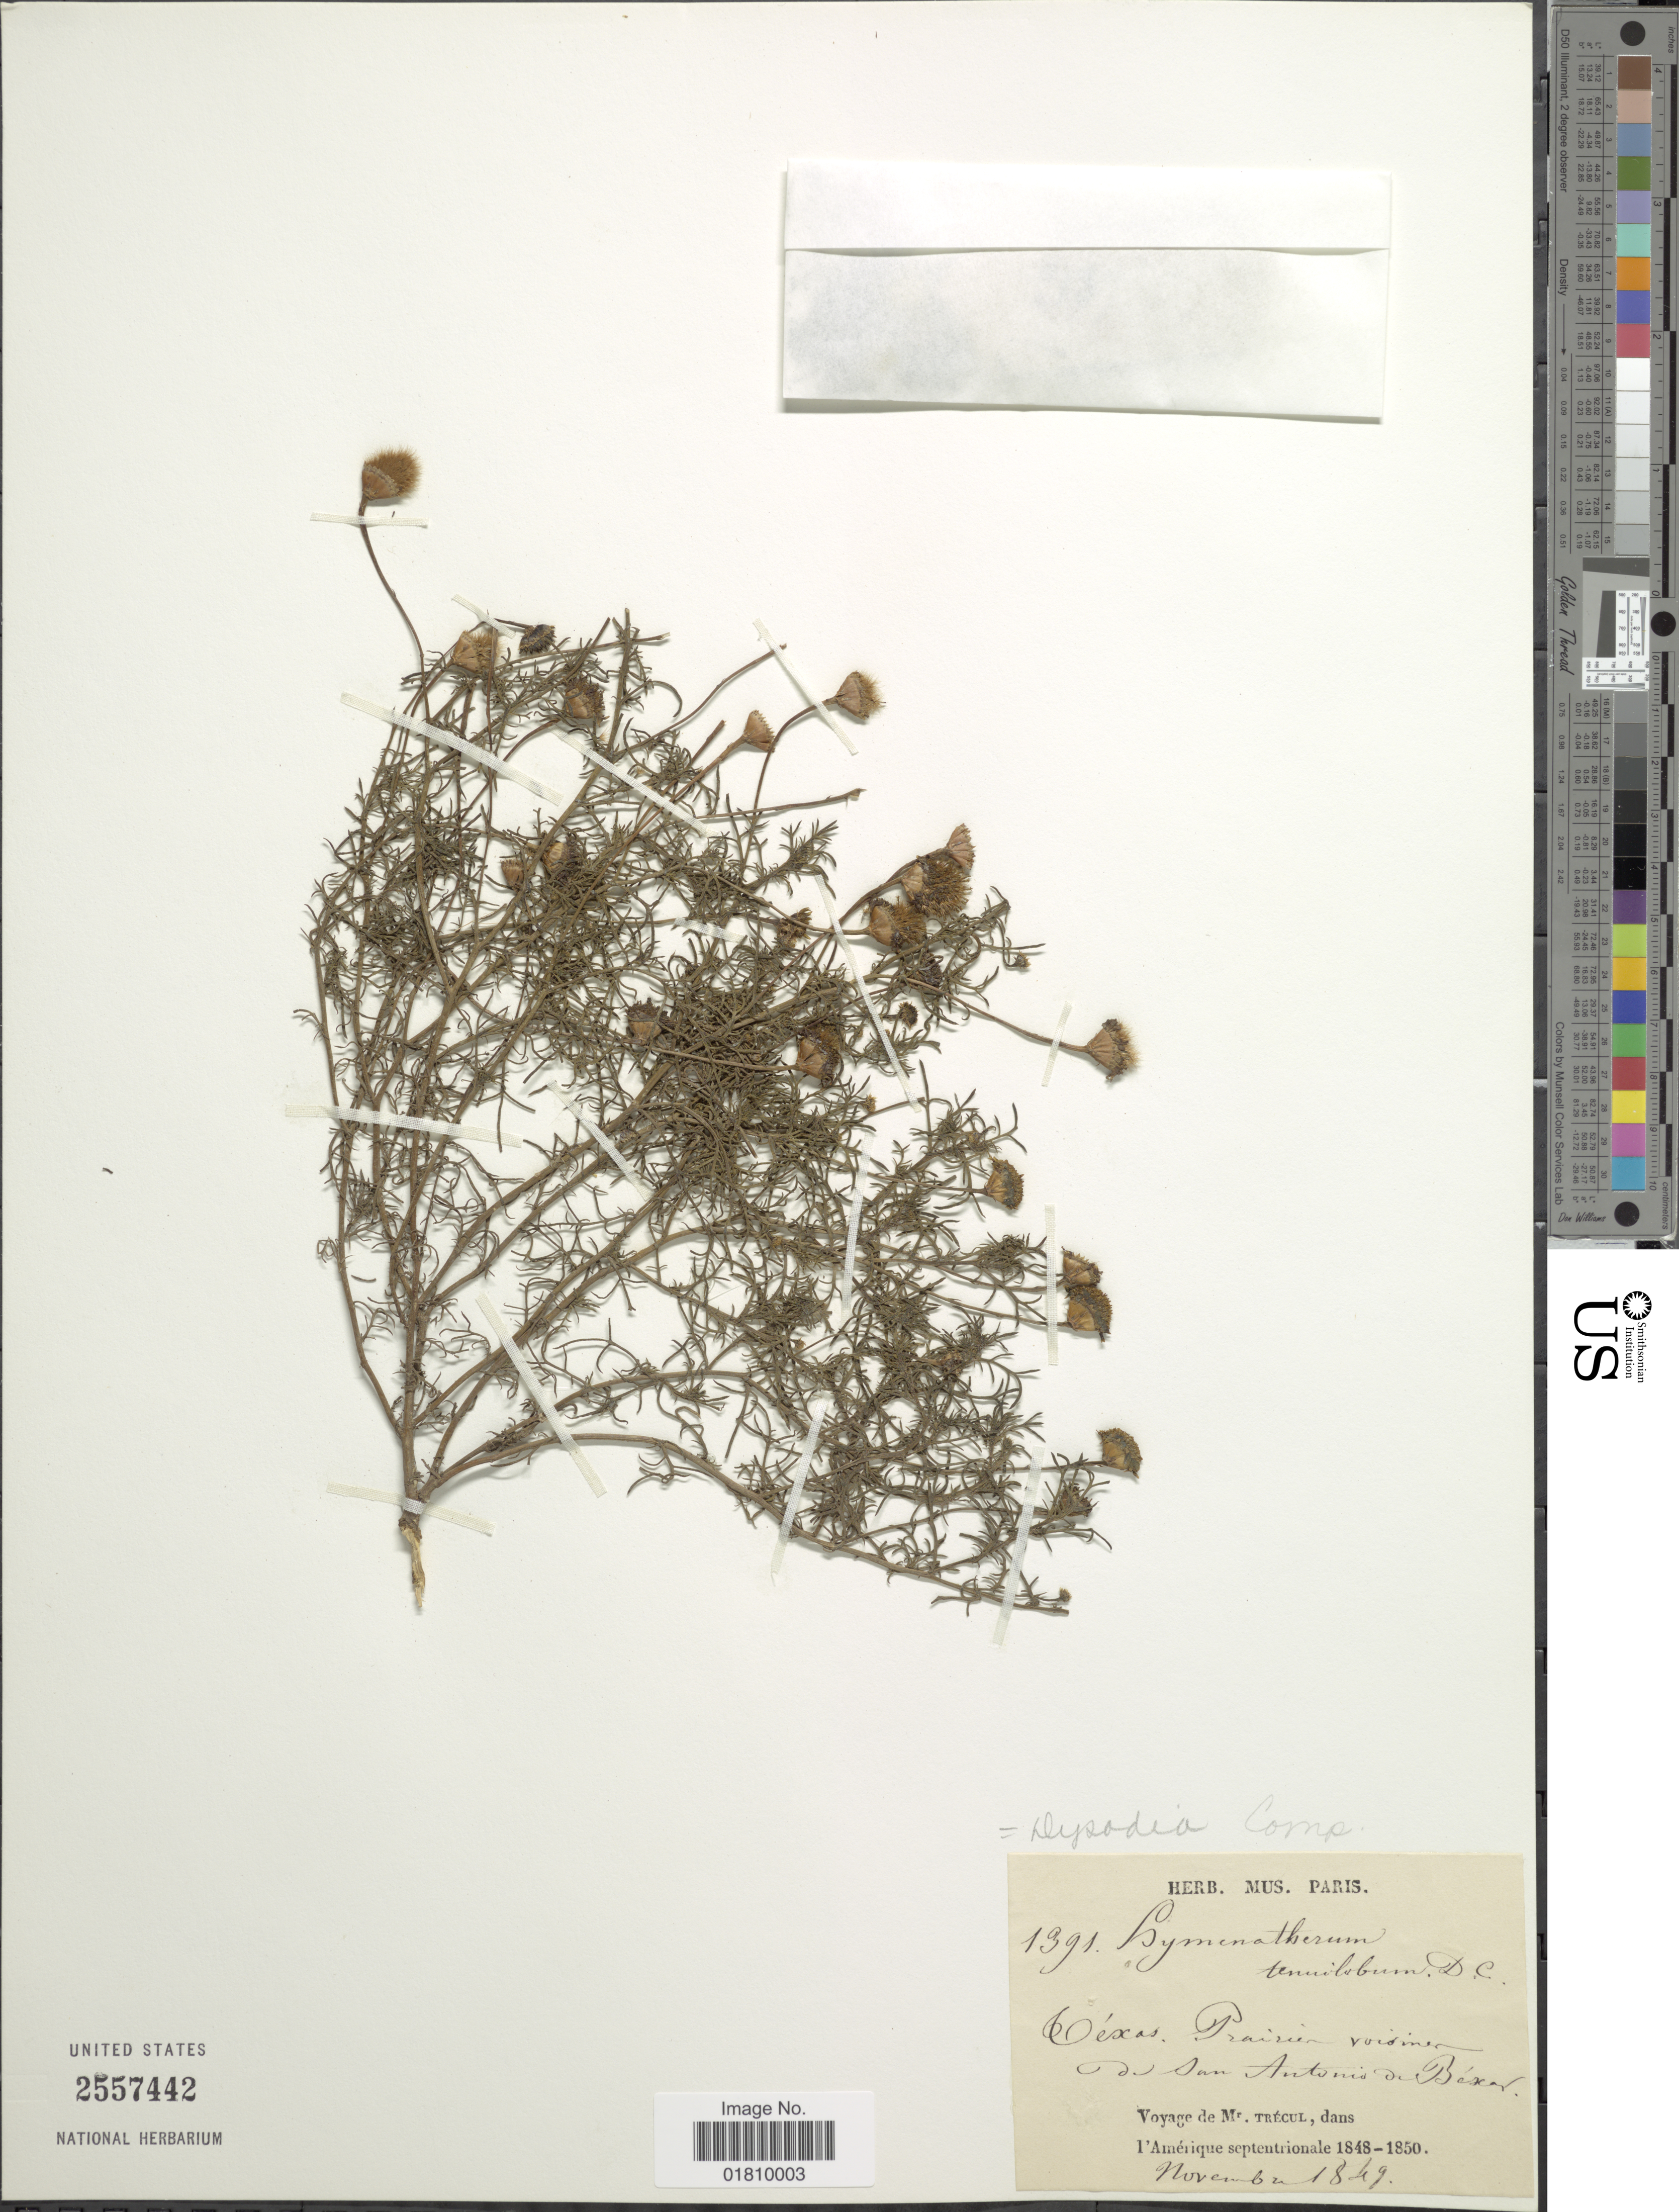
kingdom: Plantae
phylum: Tracheophyta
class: Magnoliopsida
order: Asterales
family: Asteraceae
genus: Thymophylla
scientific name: Thymophylla tenuiloba var. tenuiloba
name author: (DC.) Small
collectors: A. Trécul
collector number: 1391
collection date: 1849-11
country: United States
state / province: Texas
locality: Cixcas Prairies voidnier de San Antonio de Bexer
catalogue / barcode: US 2557442